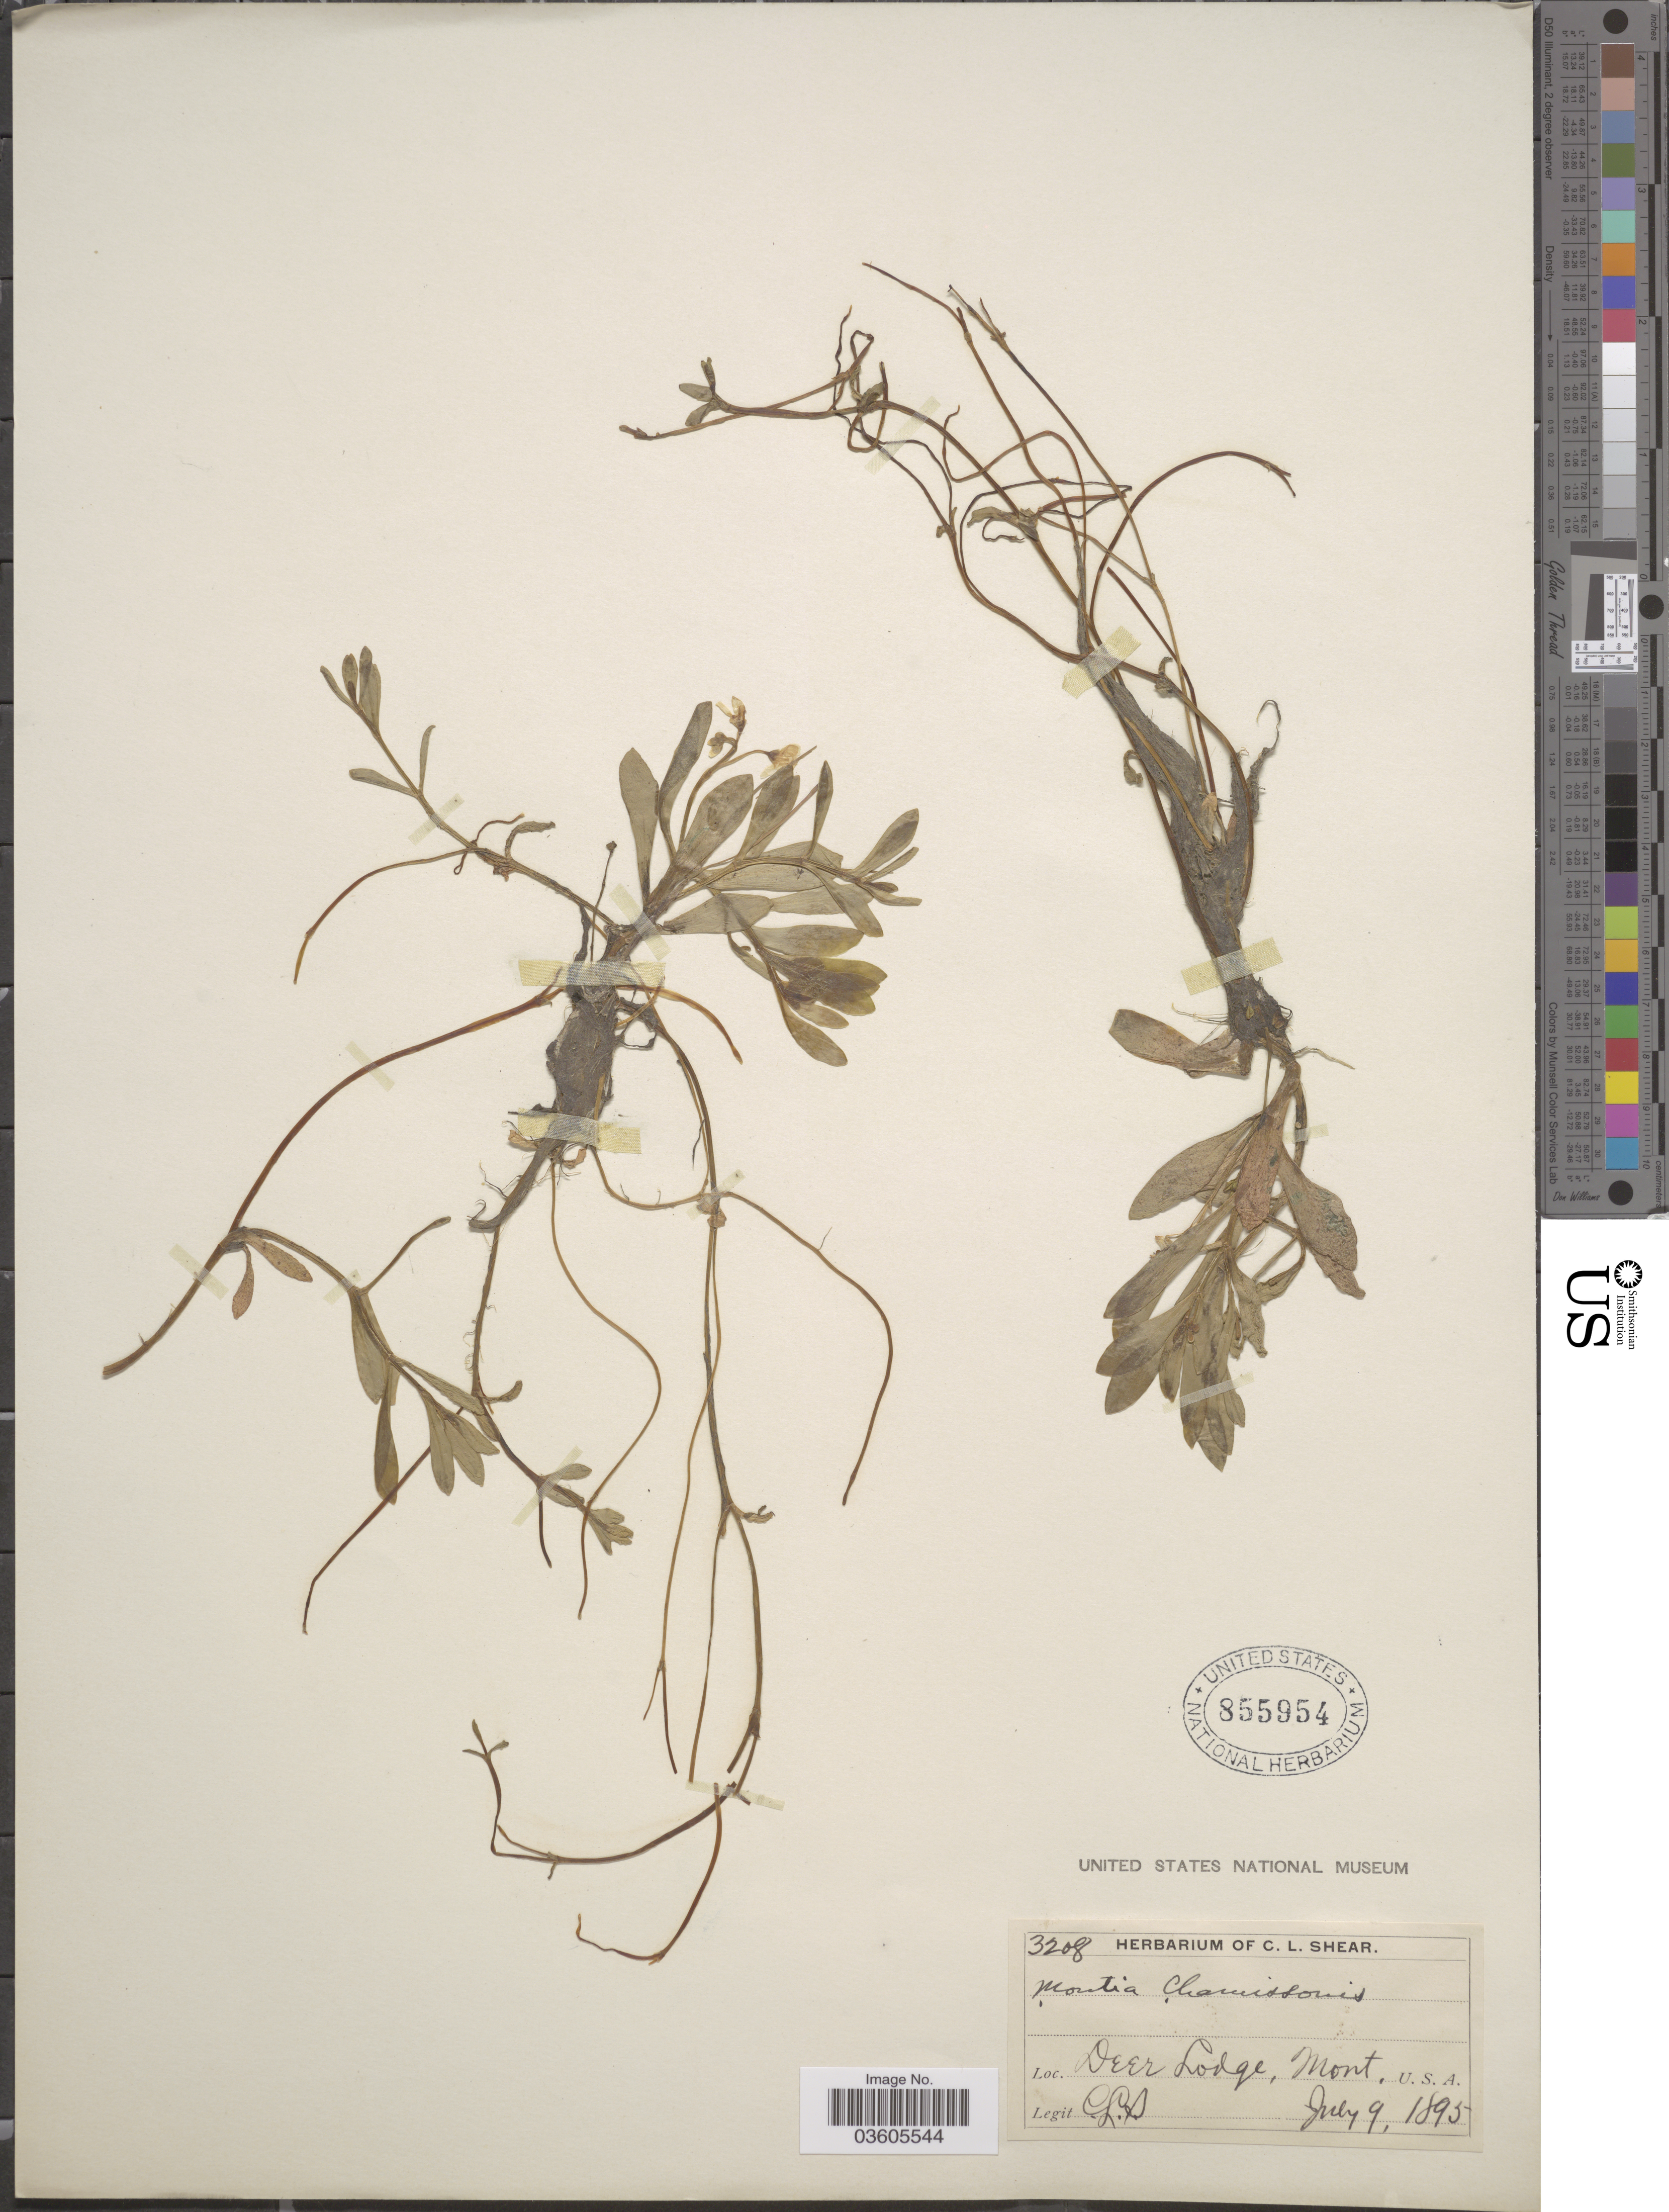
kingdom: Plantae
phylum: Tracheophyta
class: Magnoliopsida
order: Caryophyllales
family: Montiaceae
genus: Montia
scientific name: Montia chamissoi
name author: (Ledeb. ex Spreng.) Greene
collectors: C. L. Shear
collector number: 3208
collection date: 1895-07-09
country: United States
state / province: Montana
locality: Deer Lodge.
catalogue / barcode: US 855954